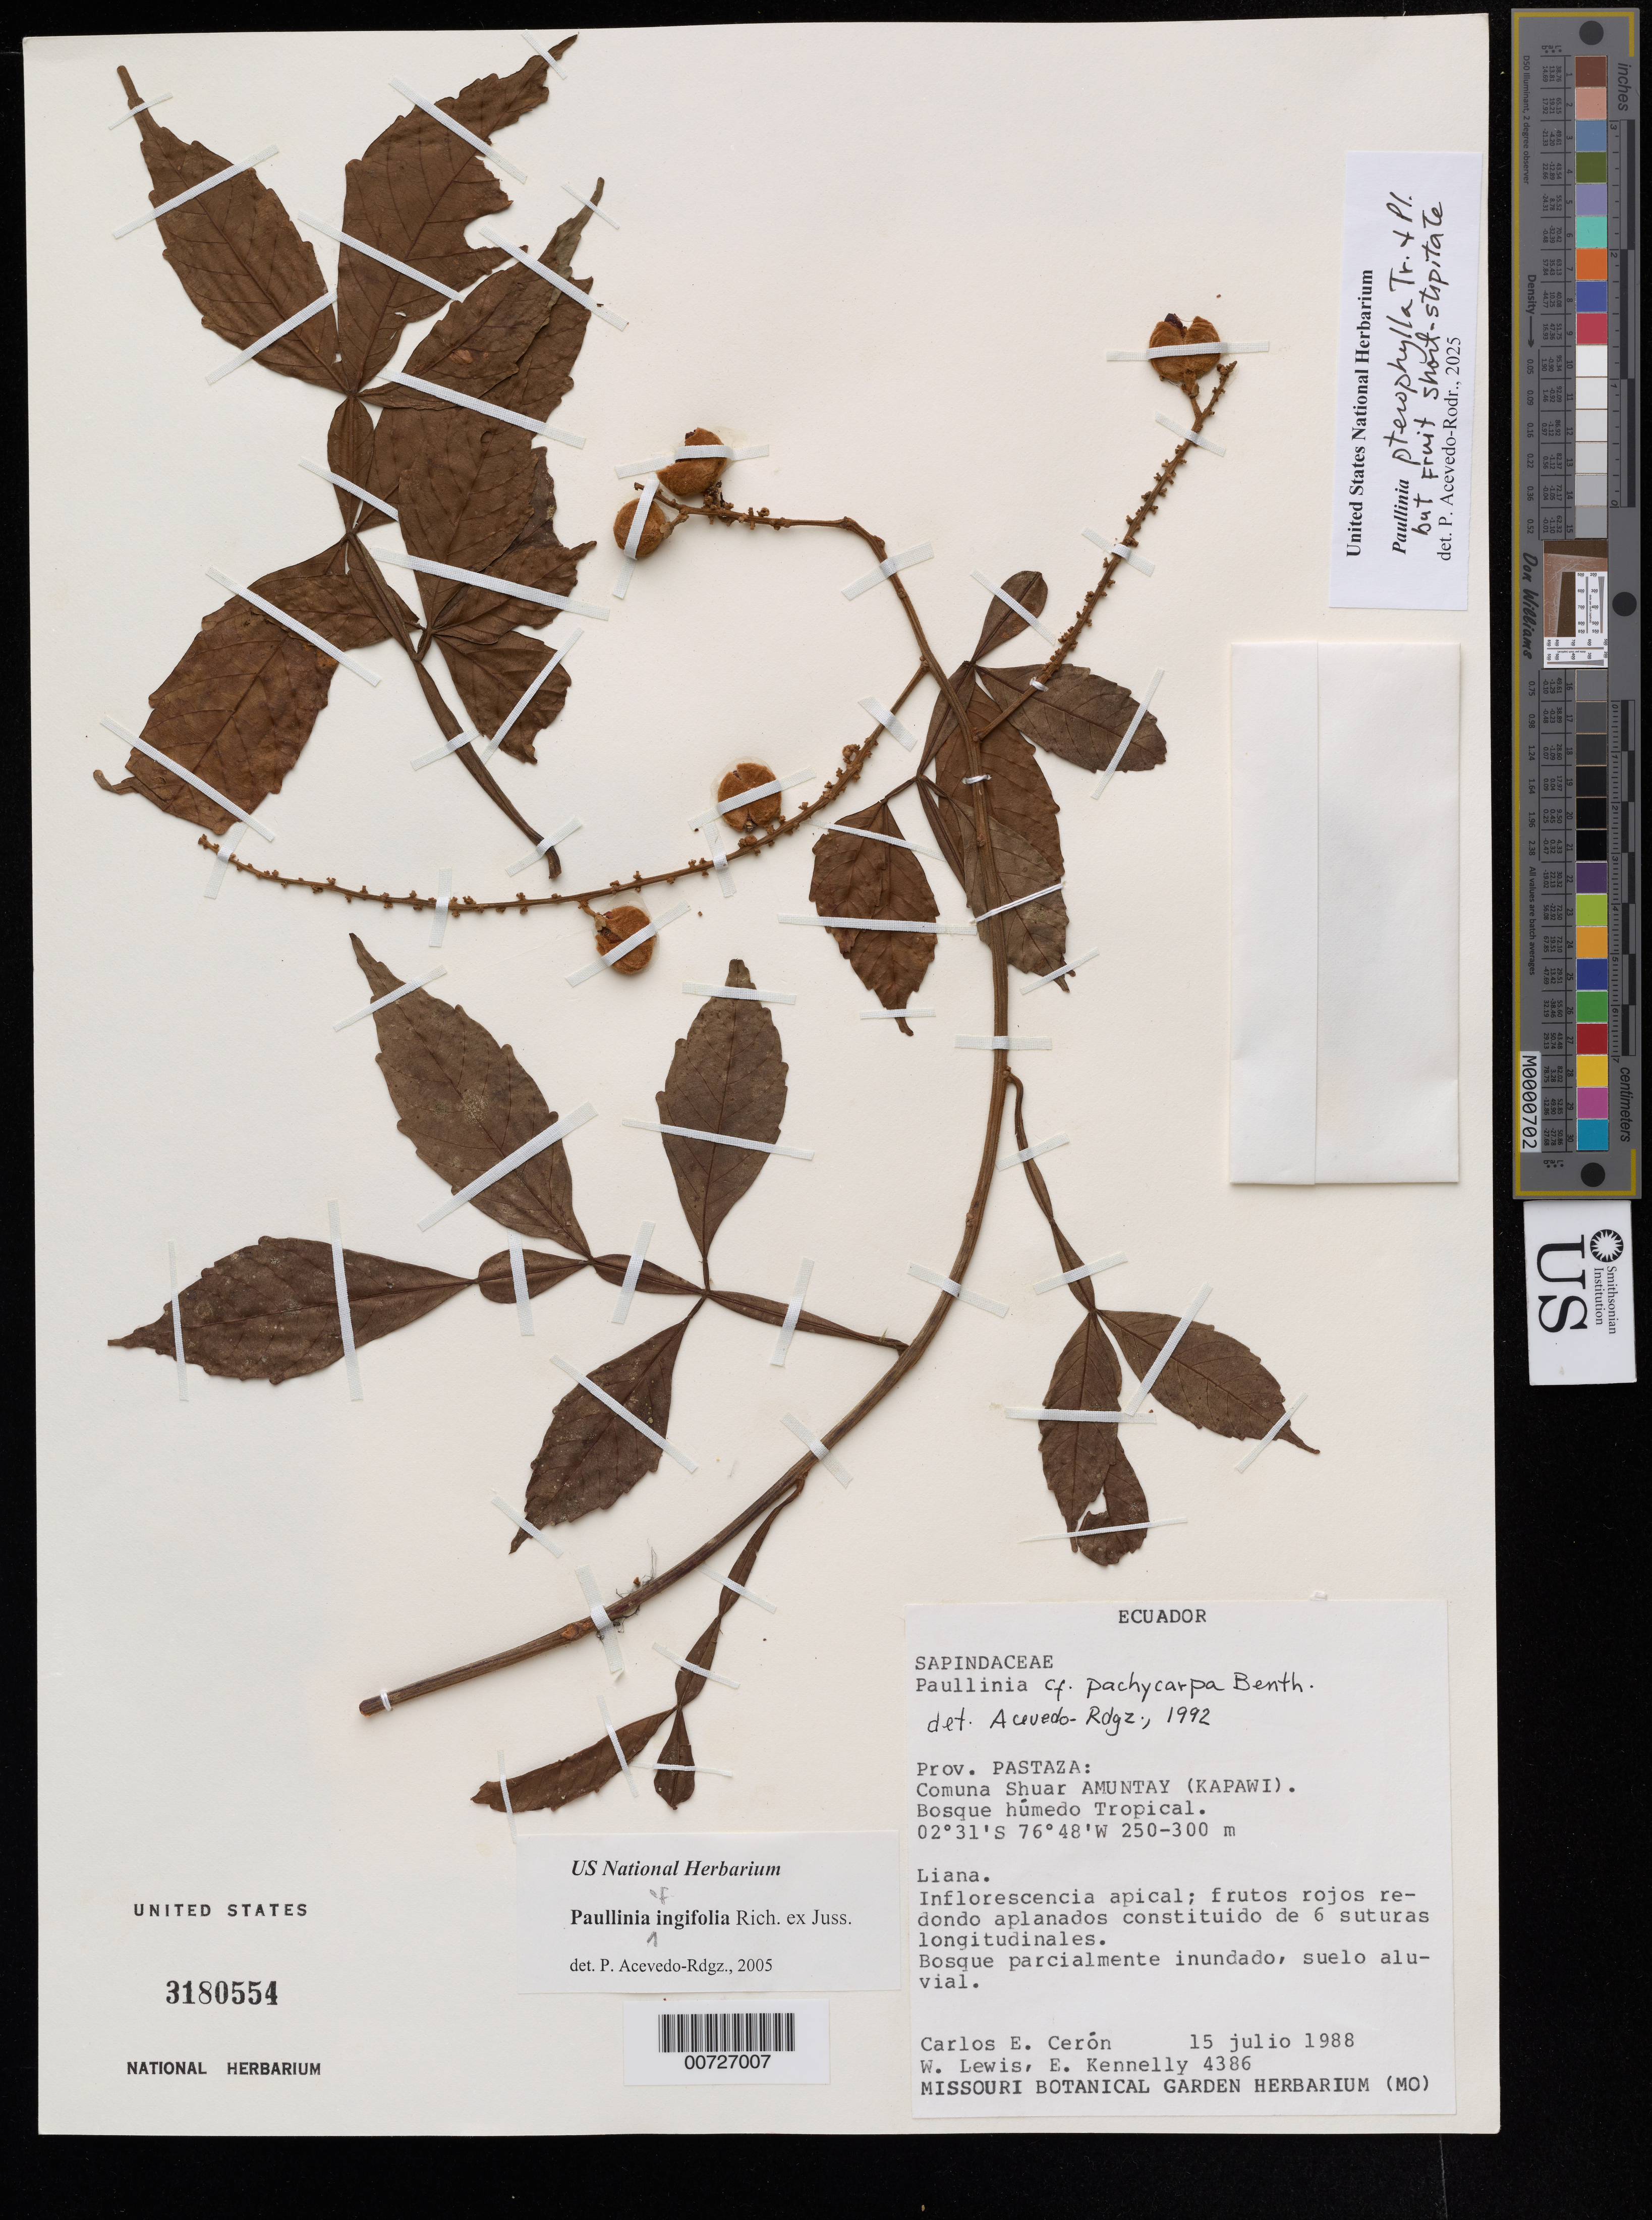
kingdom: Plantae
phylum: Tracheophyta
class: Magnoliopsida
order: Sapindales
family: Sapindaceae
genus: Paullinia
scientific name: Paullinia ingifolia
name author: Rich. ex Juss.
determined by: Acevedo-Rodríguez, P., (BOT), Smithsonian Institution - National Museum of Natural History (UNITED STATES)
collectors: C. E. Cerón M., W. Lewis & E. Kennelly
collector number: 4386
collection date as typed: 15 Jul 1988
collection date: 1988-07-15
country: Ecuador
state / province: Pastaza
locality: Comuna Shuar Amuntay (Kapawi).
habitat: Bosque humedo tropical.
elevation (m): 250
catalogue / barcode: US 3180554